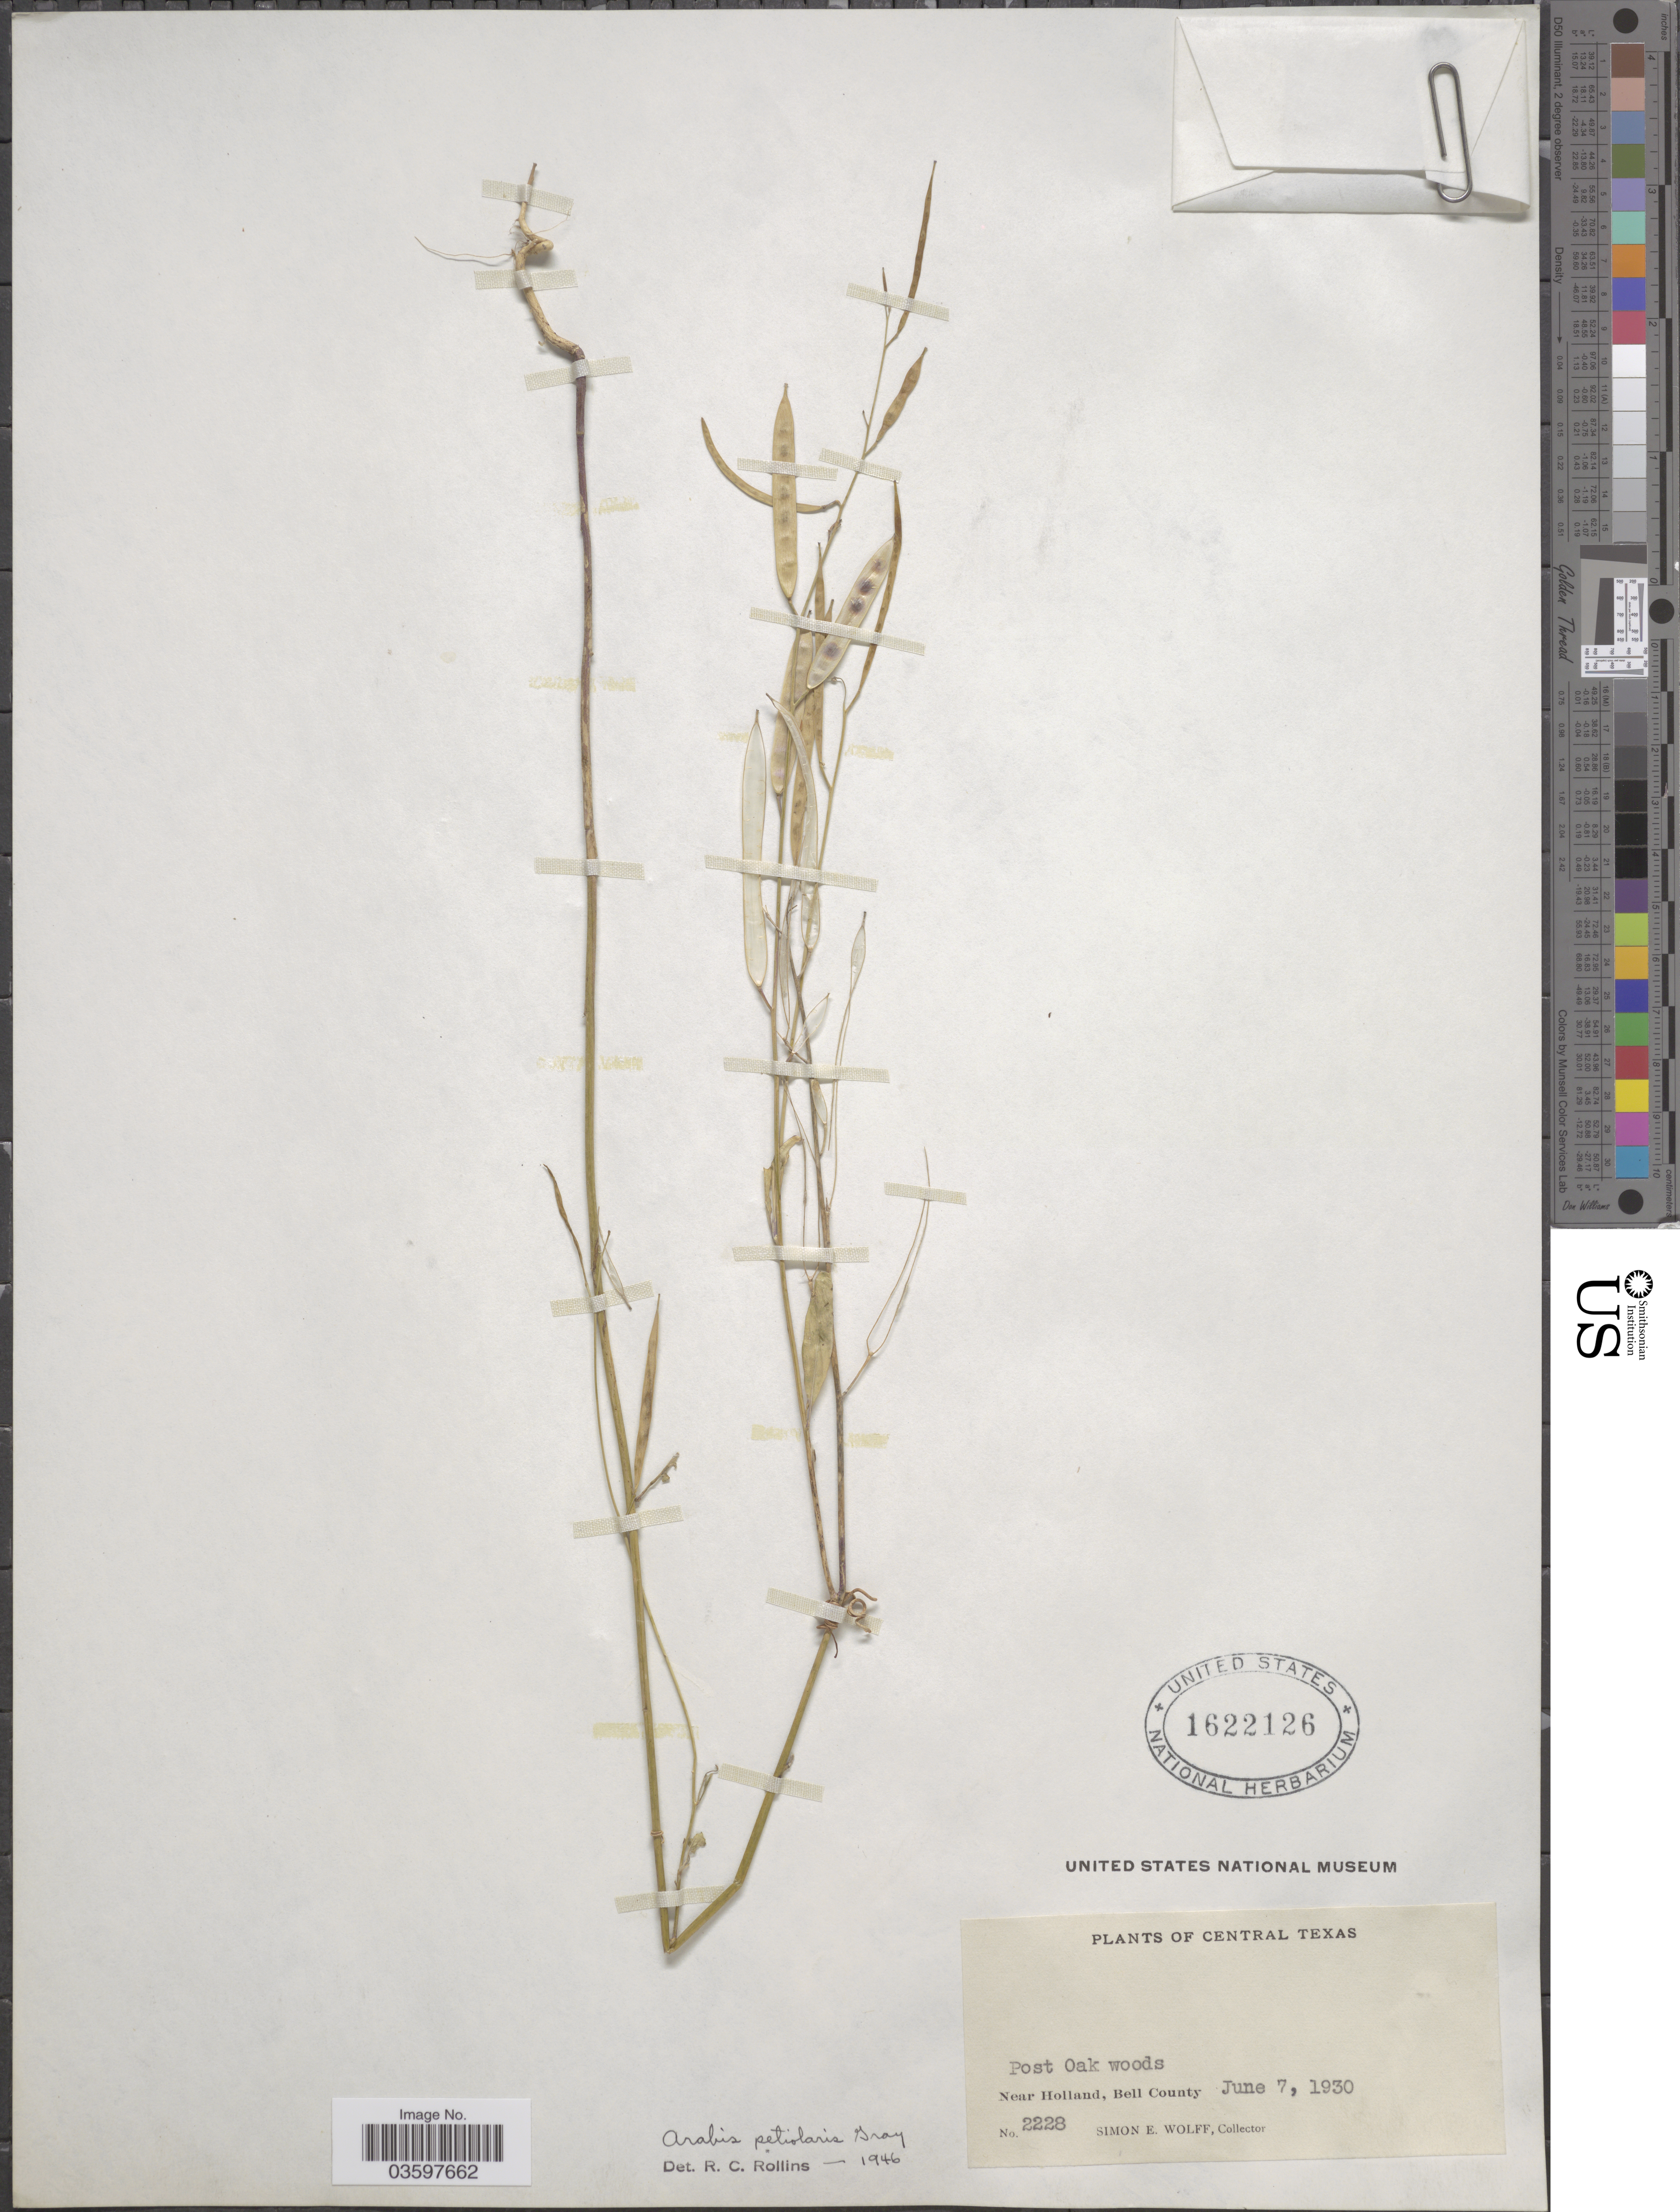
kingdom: Plantae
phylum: Tracheophyta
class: Magnoliopsida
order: Brassicales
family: Brassicaceae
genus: Streptanthus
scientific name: Streptanthus petiolaris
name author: A. Gray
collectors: S. E. Wolff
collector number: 2228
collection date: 1930-06-07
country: United States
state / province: Texas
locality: Central Texas. Post Oak woods. Near Holland, Bell County.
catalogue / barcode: US 1622126